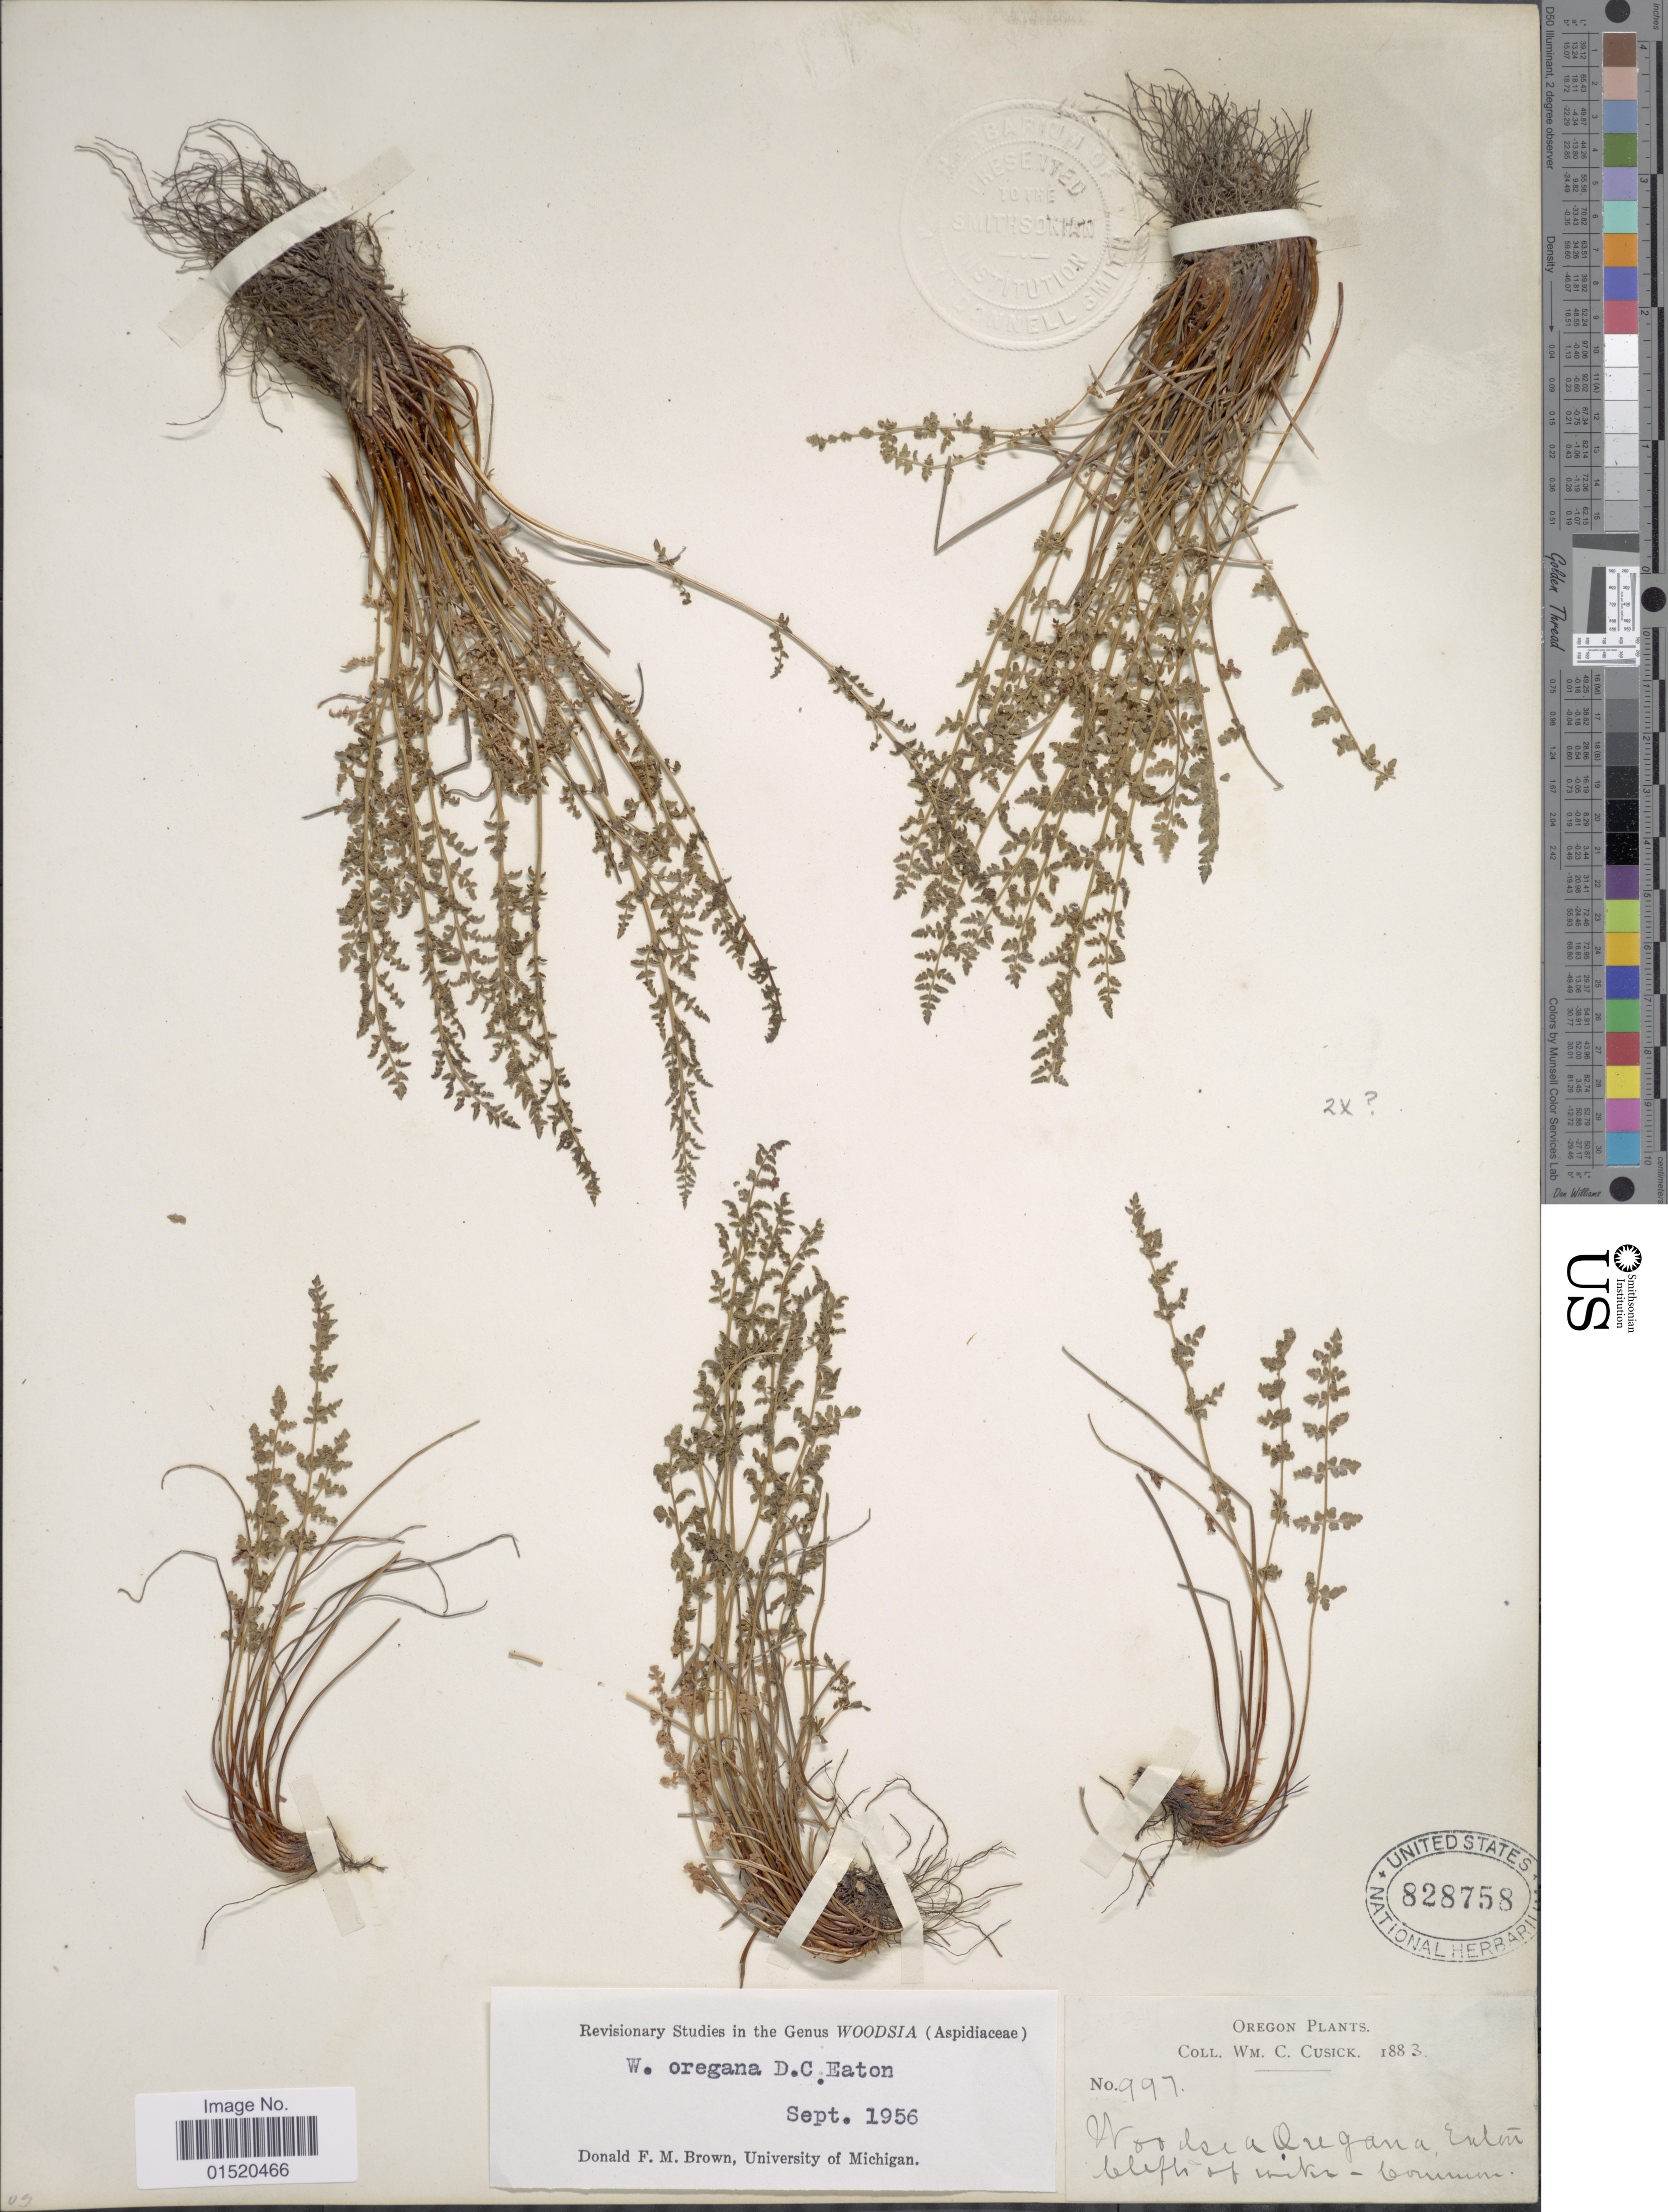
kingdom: Plantae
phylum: Tracheophyta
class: Polypodiopsida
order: Polypodiales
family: Woodsiaceae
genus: Woodsia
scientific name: Woodsia oregana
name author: D.C. Eaton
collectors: W. C. Cusick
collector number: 997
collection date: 1883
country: United States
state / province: Oregon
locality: Clefts of rocks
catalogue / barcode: US 828758